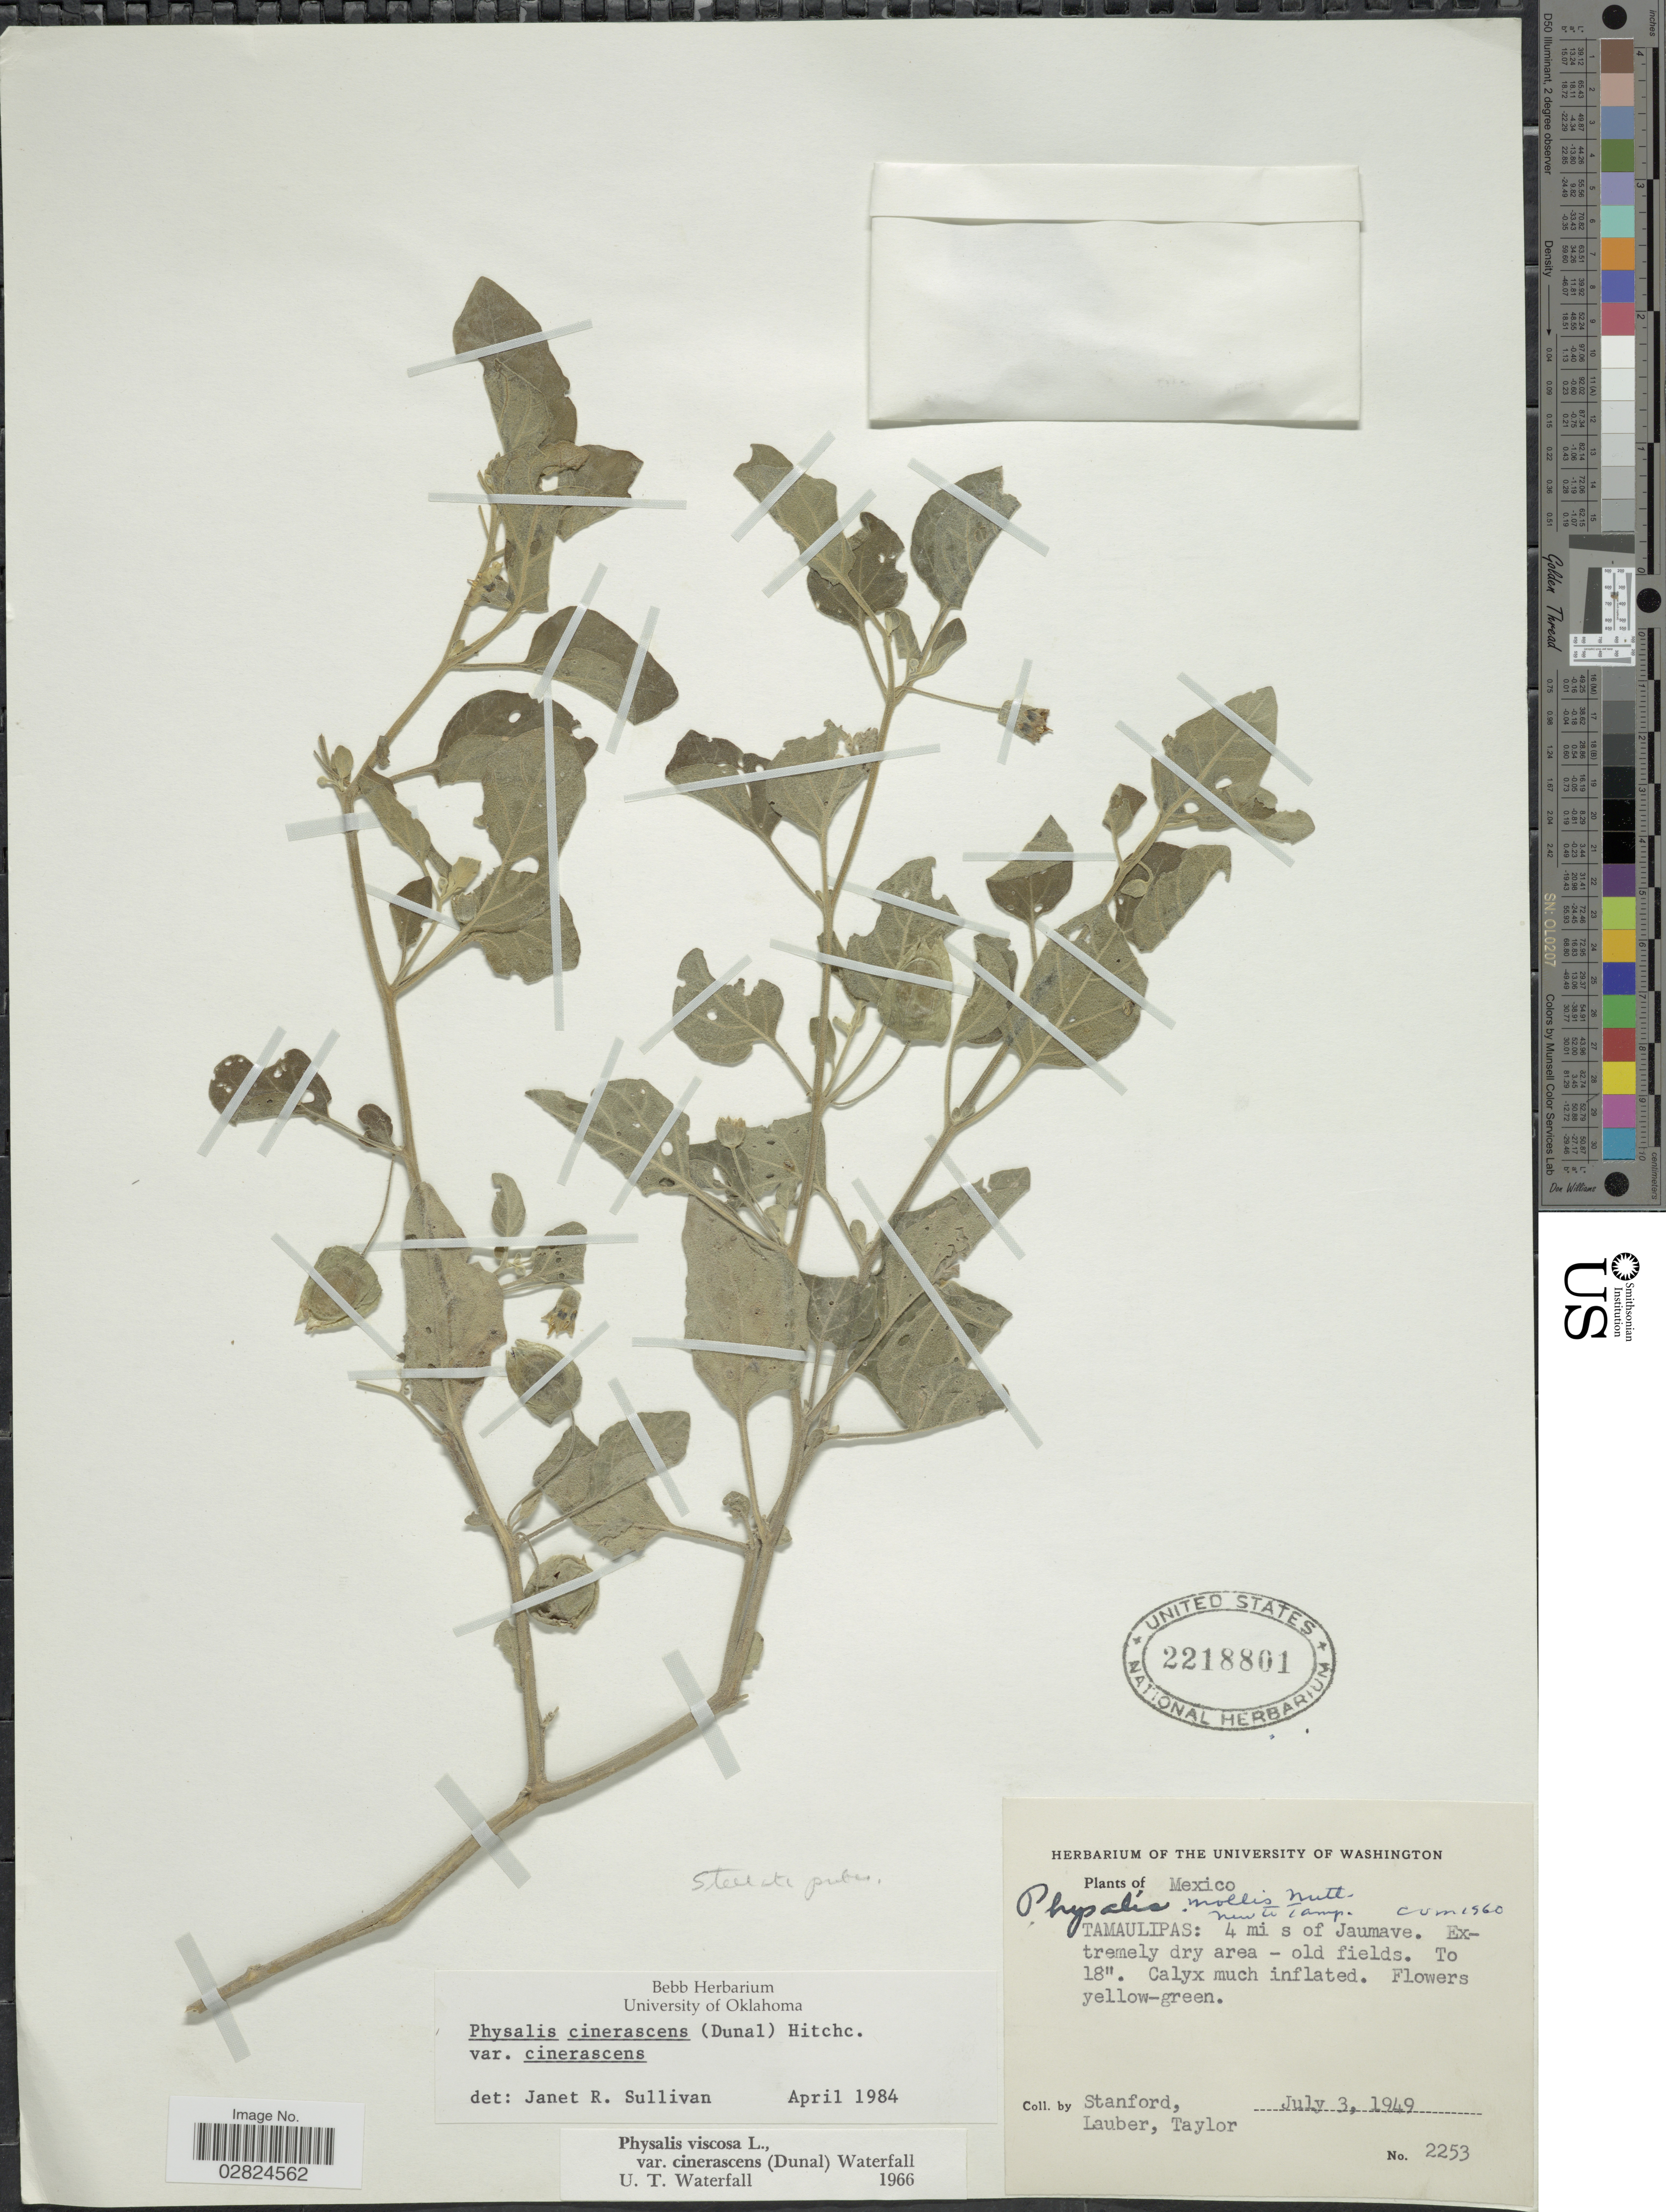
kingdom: Plantae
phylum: Tracheophyta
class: Magnoliopsida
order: Solanales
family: Solanaceae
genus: Physalis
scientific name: Physalis cinerascens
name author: (Dunal) Hitchc.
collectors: -. Stanford, Lauber, -- & -- Taylor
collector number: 2253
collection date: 1949-07-03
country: Mexico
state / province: Tamaulipas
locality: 4 mi s of Jaumave.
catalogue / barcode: US 2218801